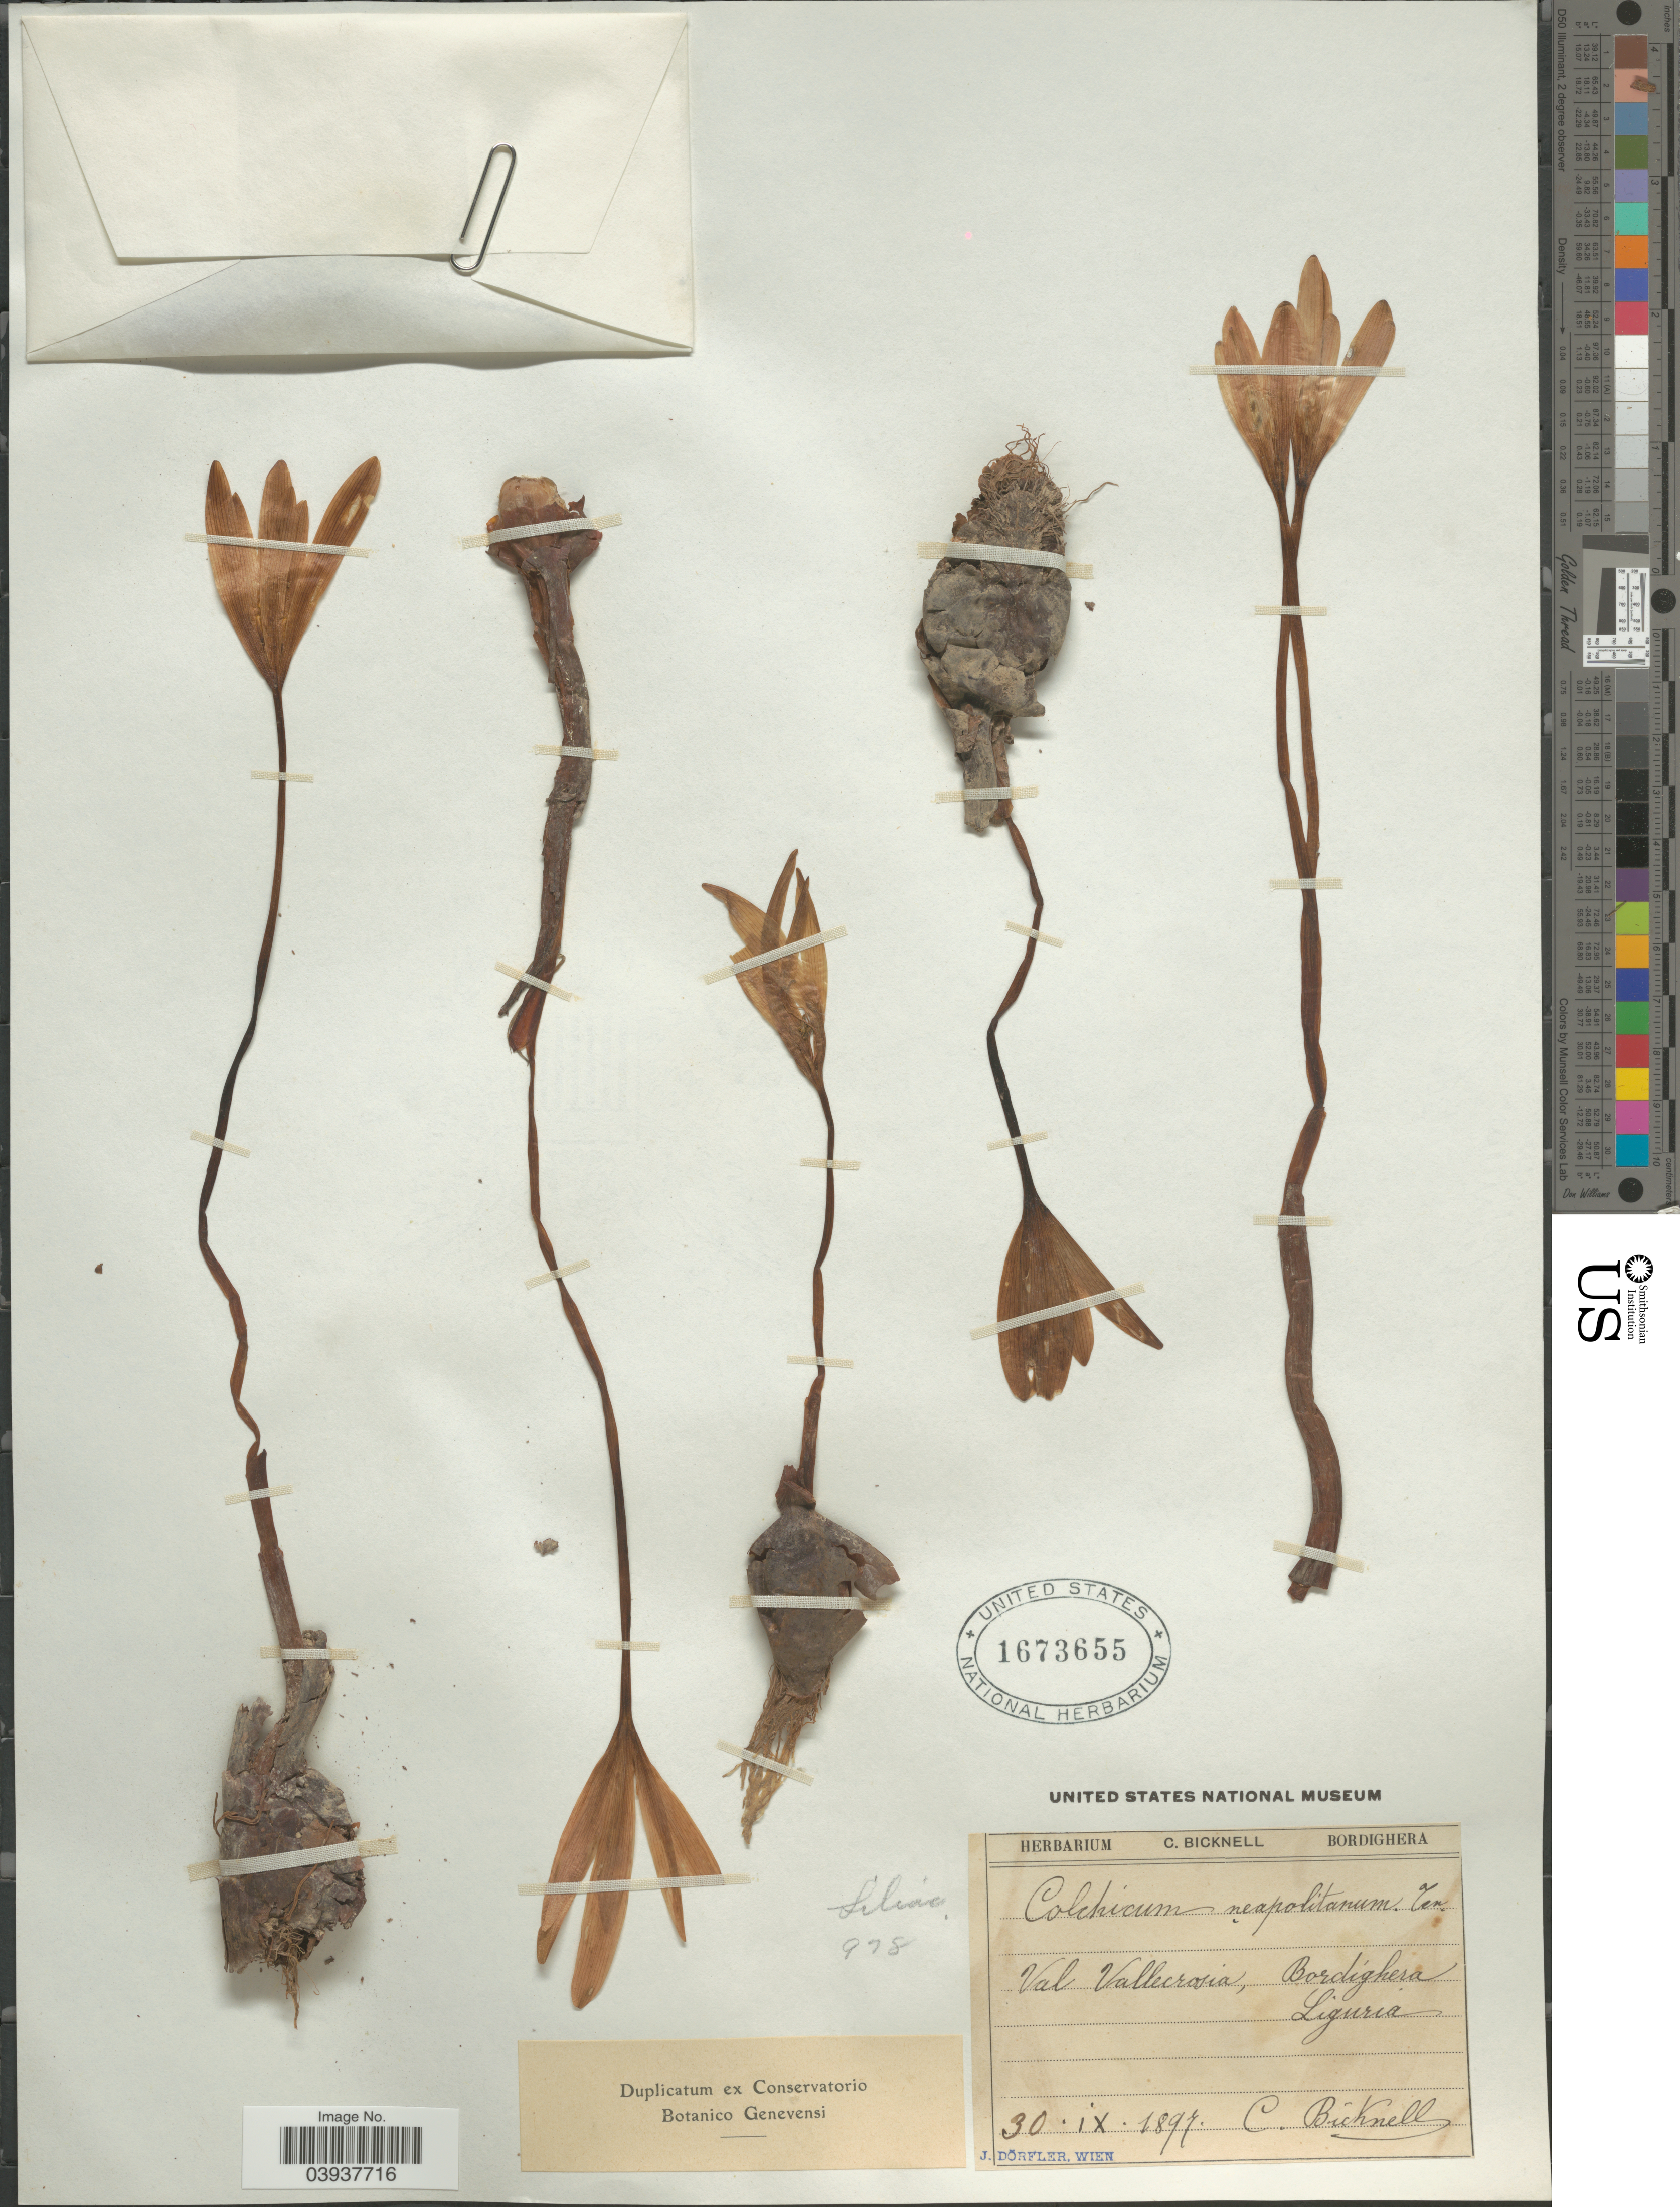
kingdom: Plantae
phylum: Tracheophyta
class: Liliopsida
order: Liliales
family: Colchicaceae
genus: Colchicum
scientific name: Colchicum neapolitanum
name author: Orph. ex Nyman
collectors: C. Bicknell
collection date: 1897-09-30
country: Italy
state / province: Liguria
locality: Val Vallecrosia, Bordighera.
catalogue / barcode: US 1673655